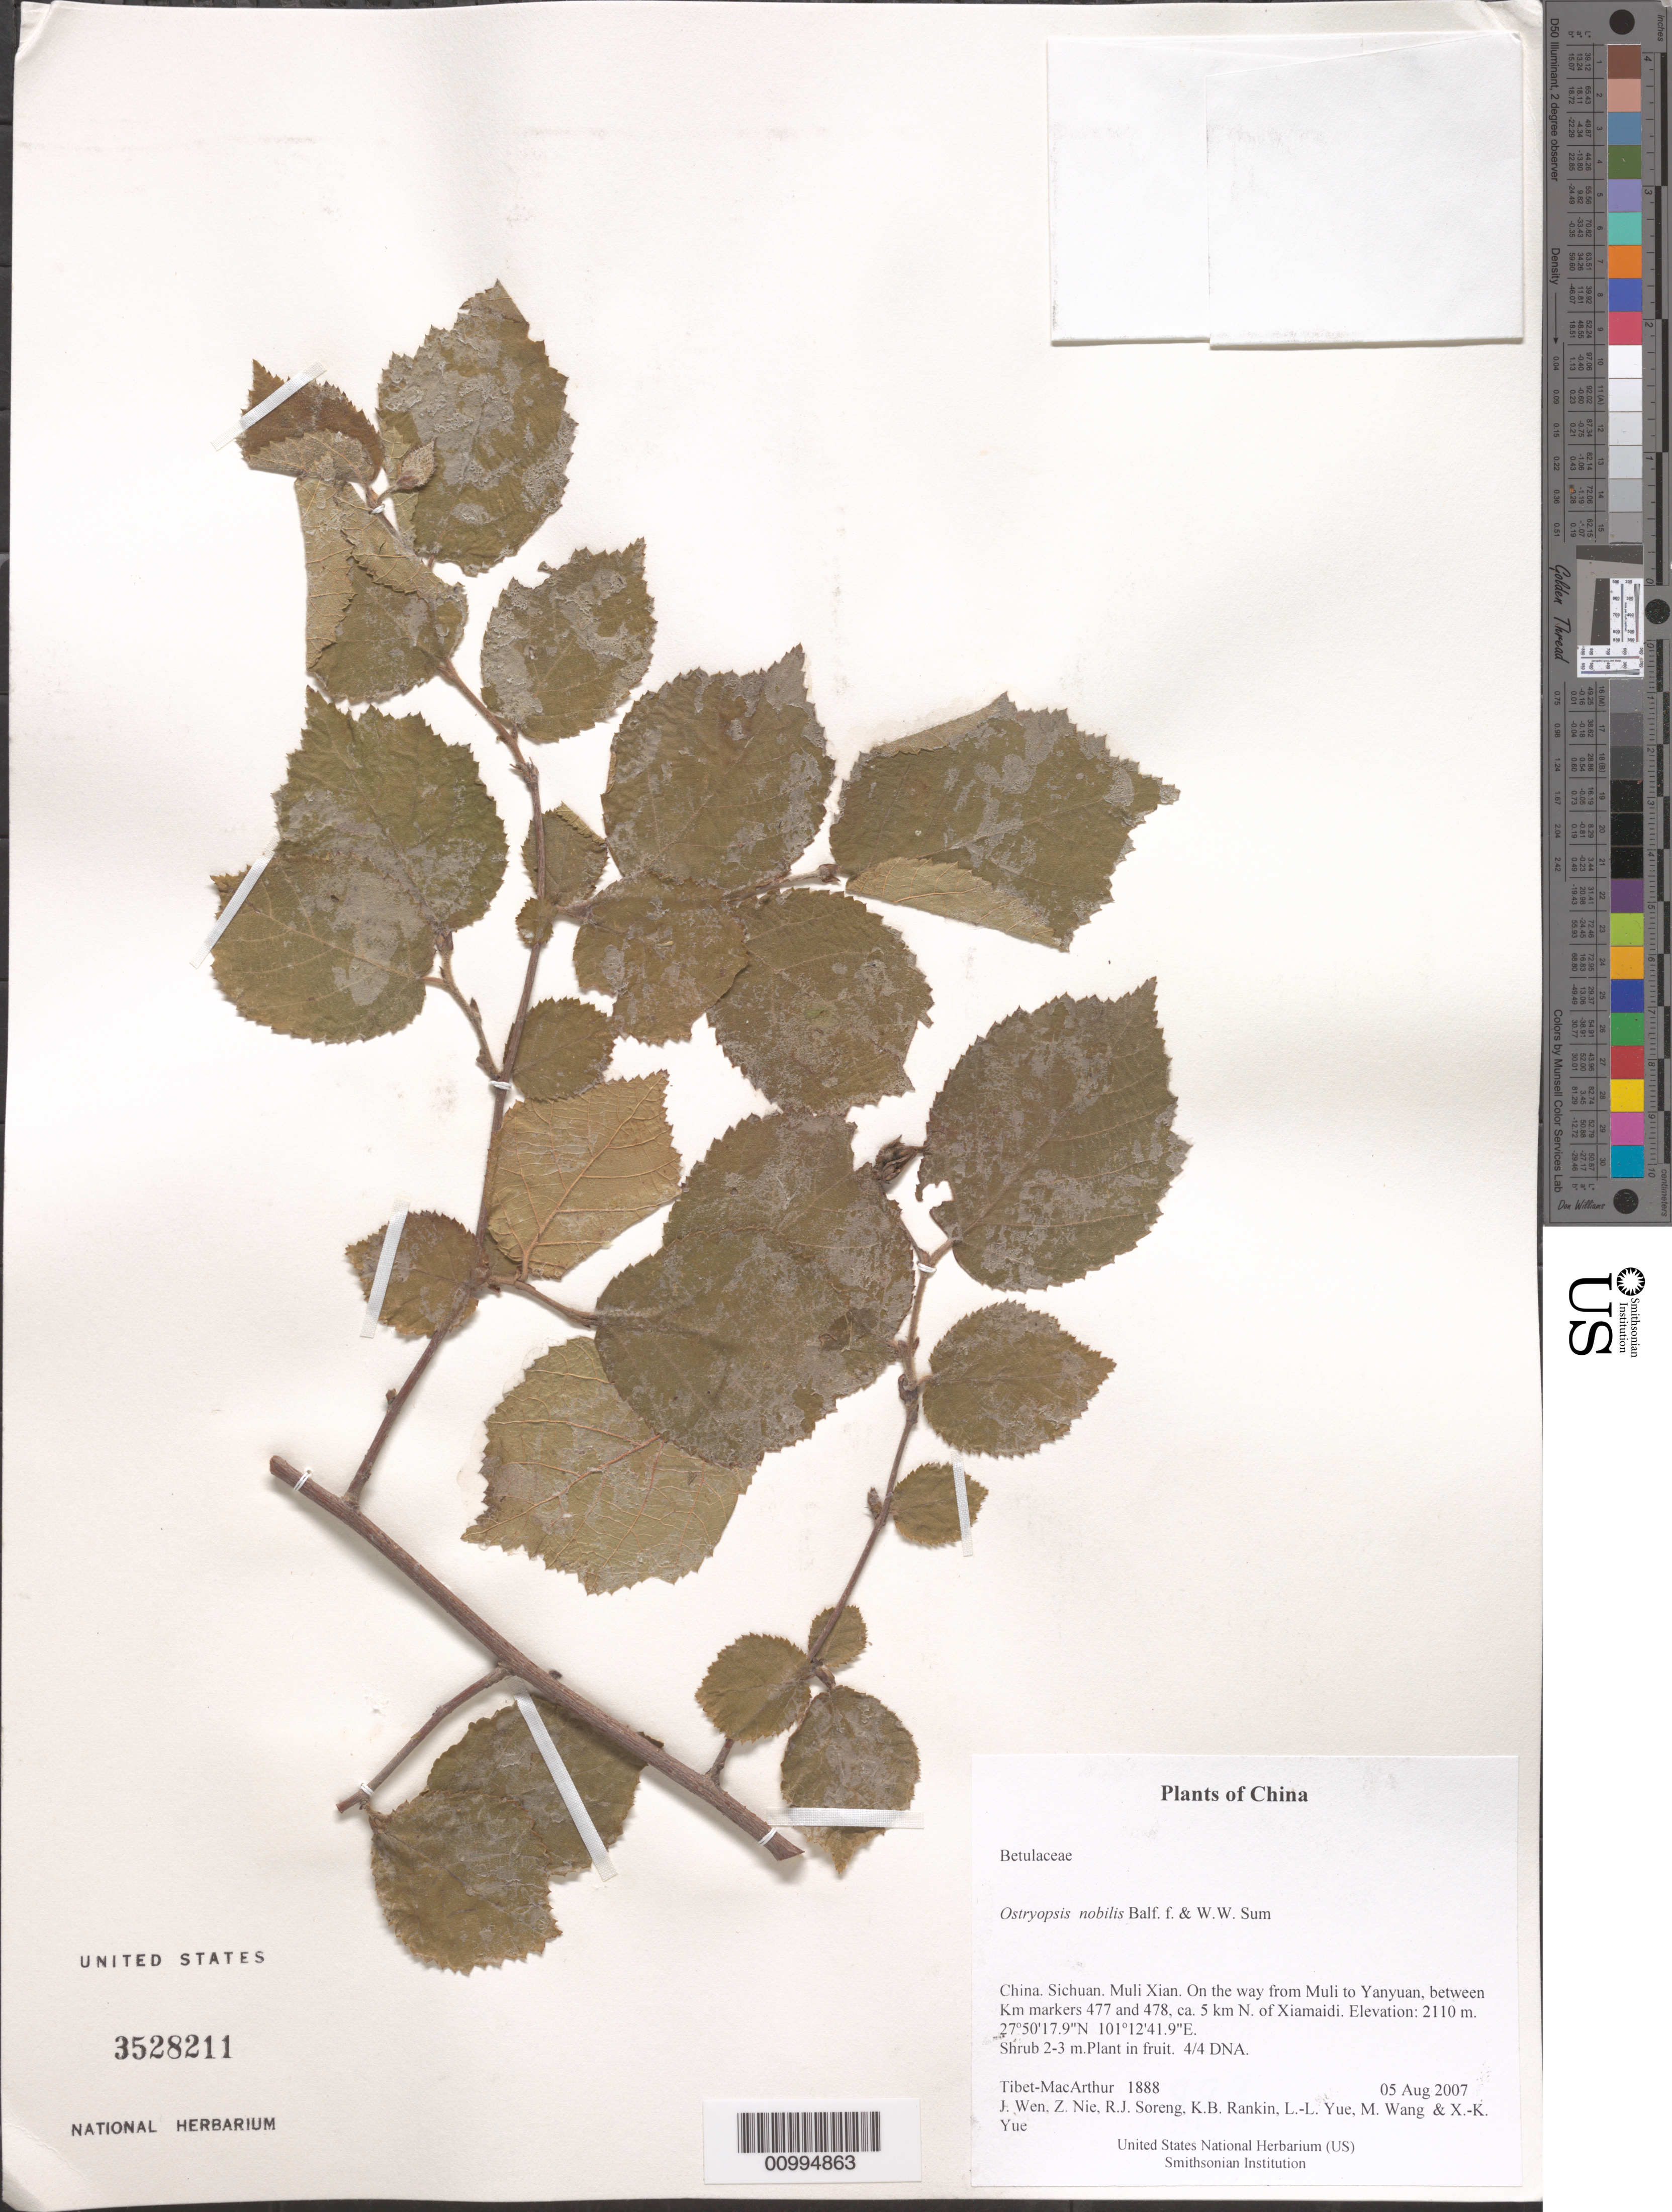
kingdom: Plantae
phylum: Tracheophyta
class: Magnoliopsida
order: Fagales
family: Betulaceae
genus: Ostryopsis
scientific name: Ostryopsis nobilis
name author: Balf. f. & W.W. Sm.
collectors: Tibet-MacArthur, J. Wen, Z. Nie, R. J. Soreng, K. Rankin, L. Yue, M. Wang & X. Yue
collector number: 1888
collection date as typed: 05 Aug 2007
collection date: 2007-08-05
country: China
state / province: Sichuan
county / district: Muli Xian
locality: On the way from Muli to Yanyuan, between Km markers 477 and 478, ca. 5 km N. of Xiamaidi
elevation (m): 2110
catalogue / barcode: US 3528211